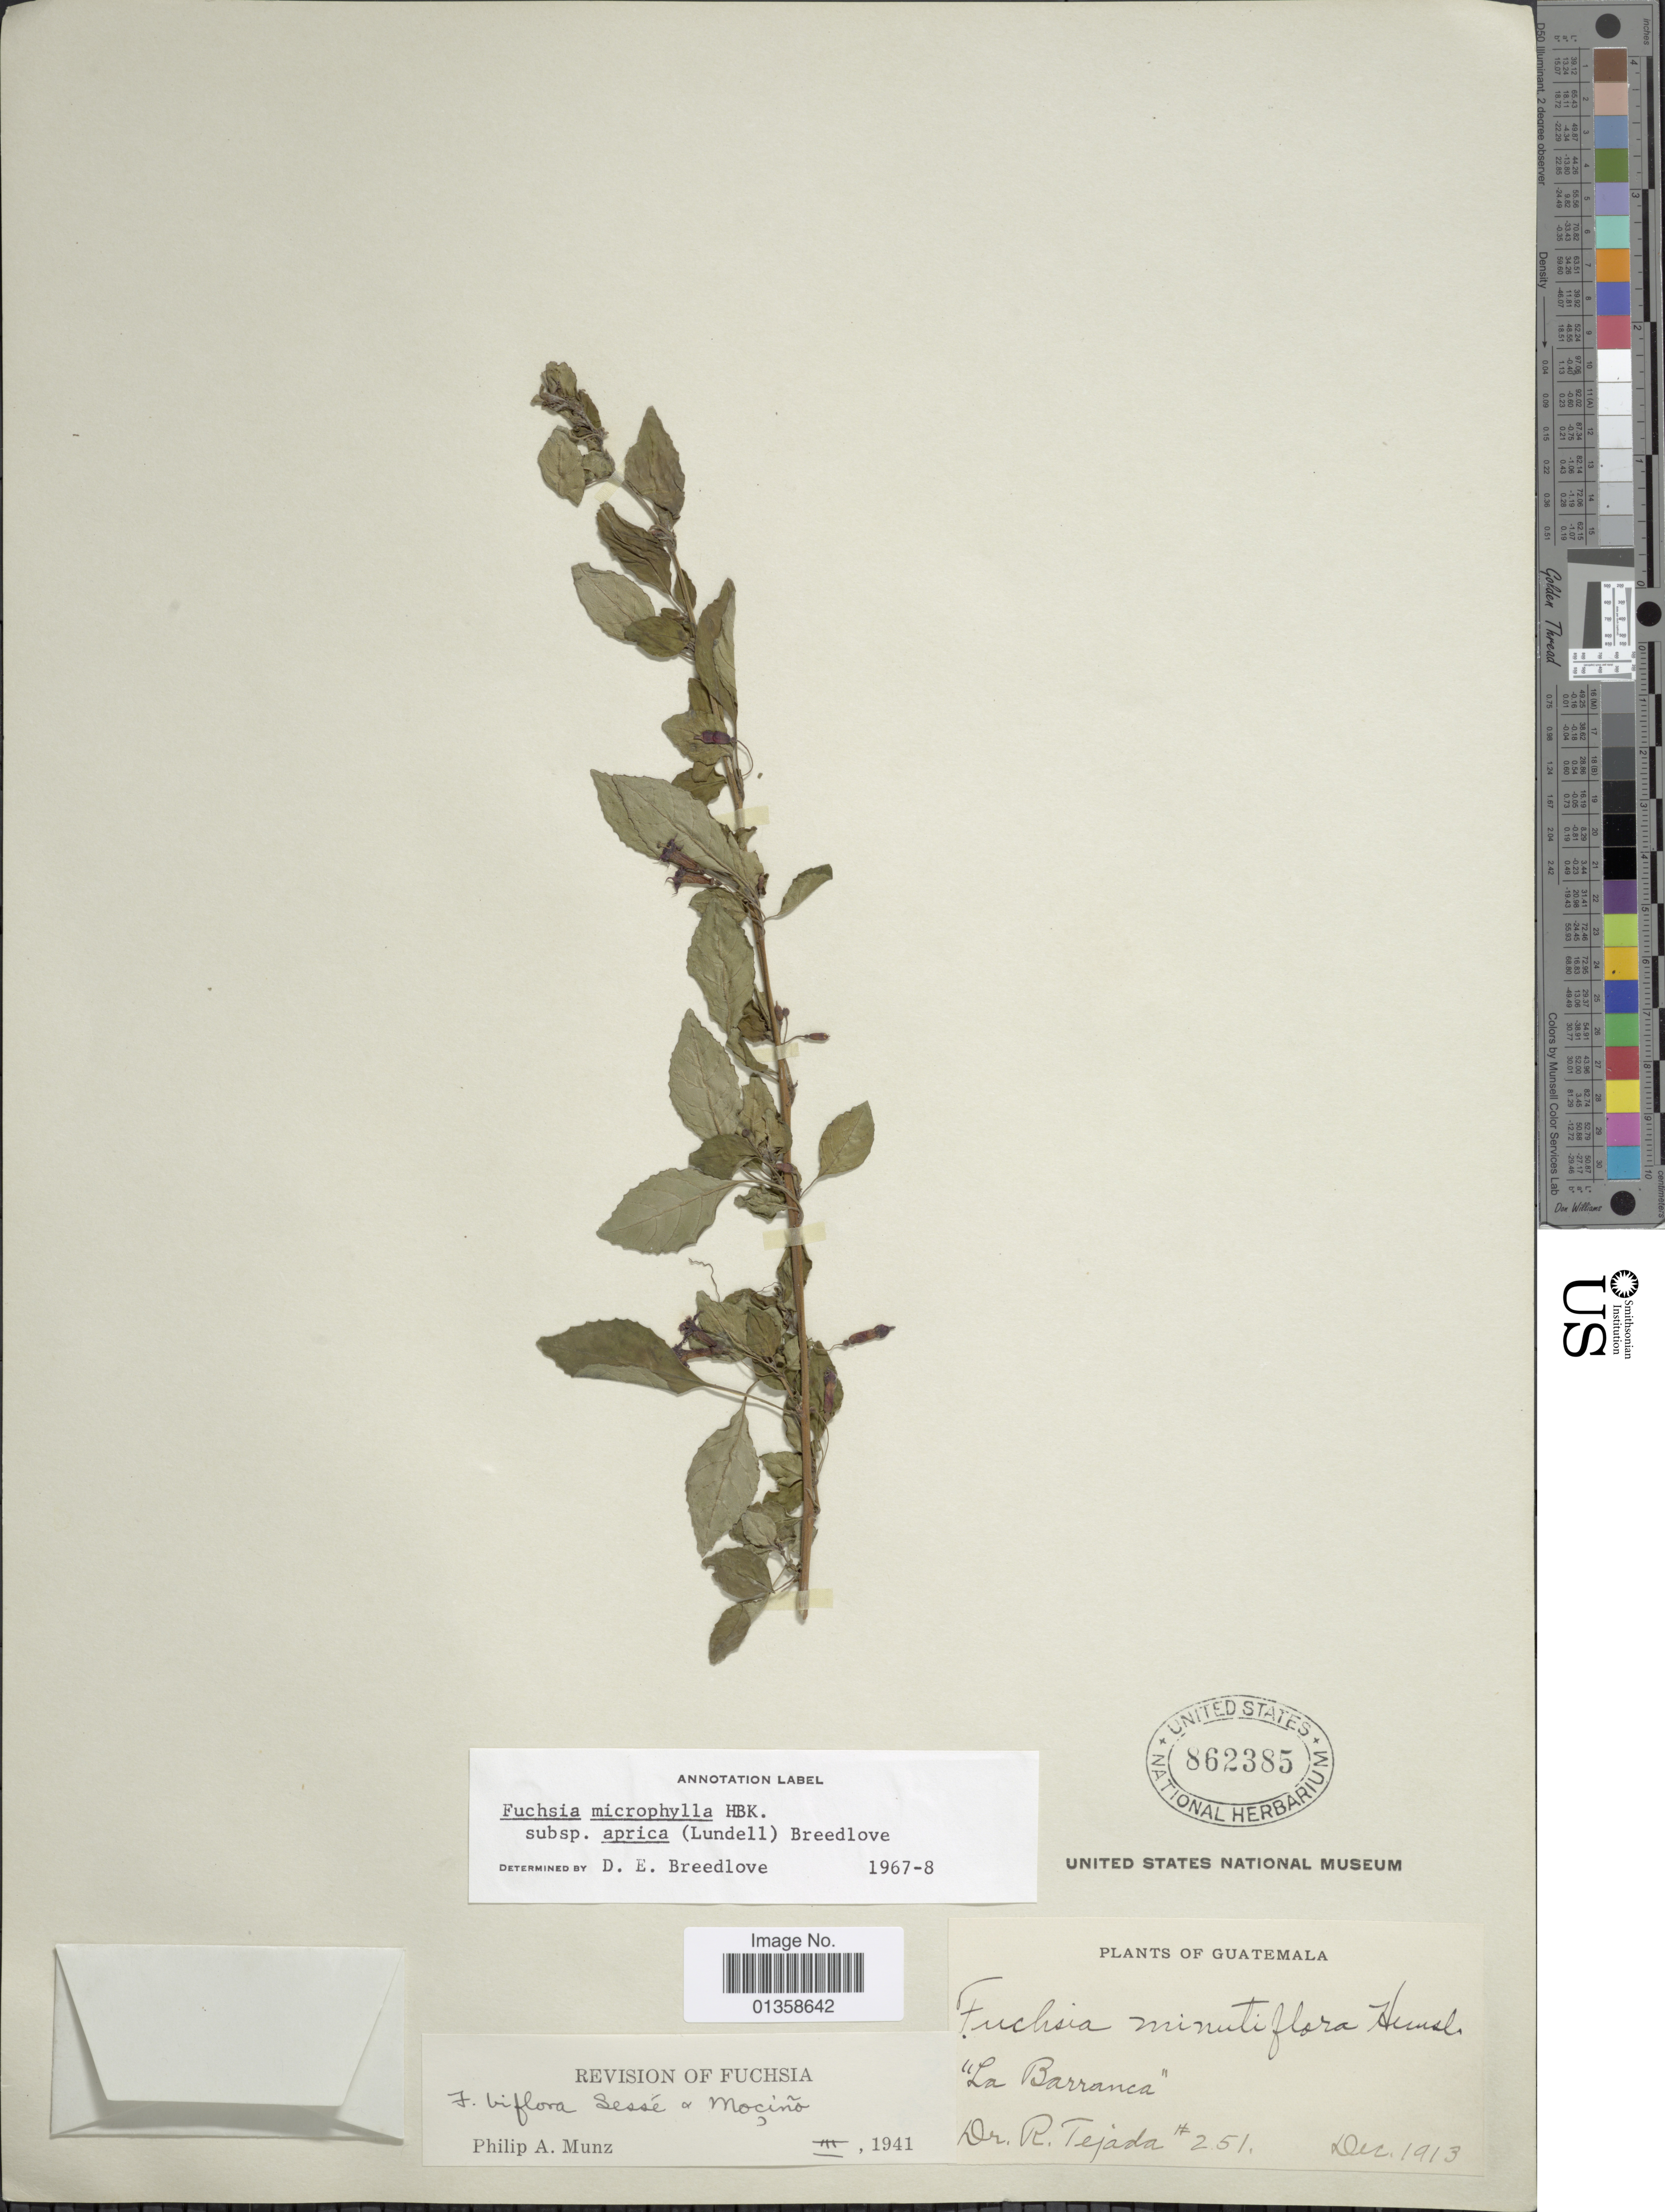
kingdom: Plantae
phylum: Tracheophyta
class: Magnoliopsida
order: Myrtales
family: Onagraceae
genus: Fuchsia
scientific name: Fuchsia microphylla subsp. aprica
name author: (Lundell) Breedlove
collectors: R. Tejada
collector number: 251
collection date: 1913-12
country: Guatemala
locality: La Barraca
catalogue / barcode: US 862385